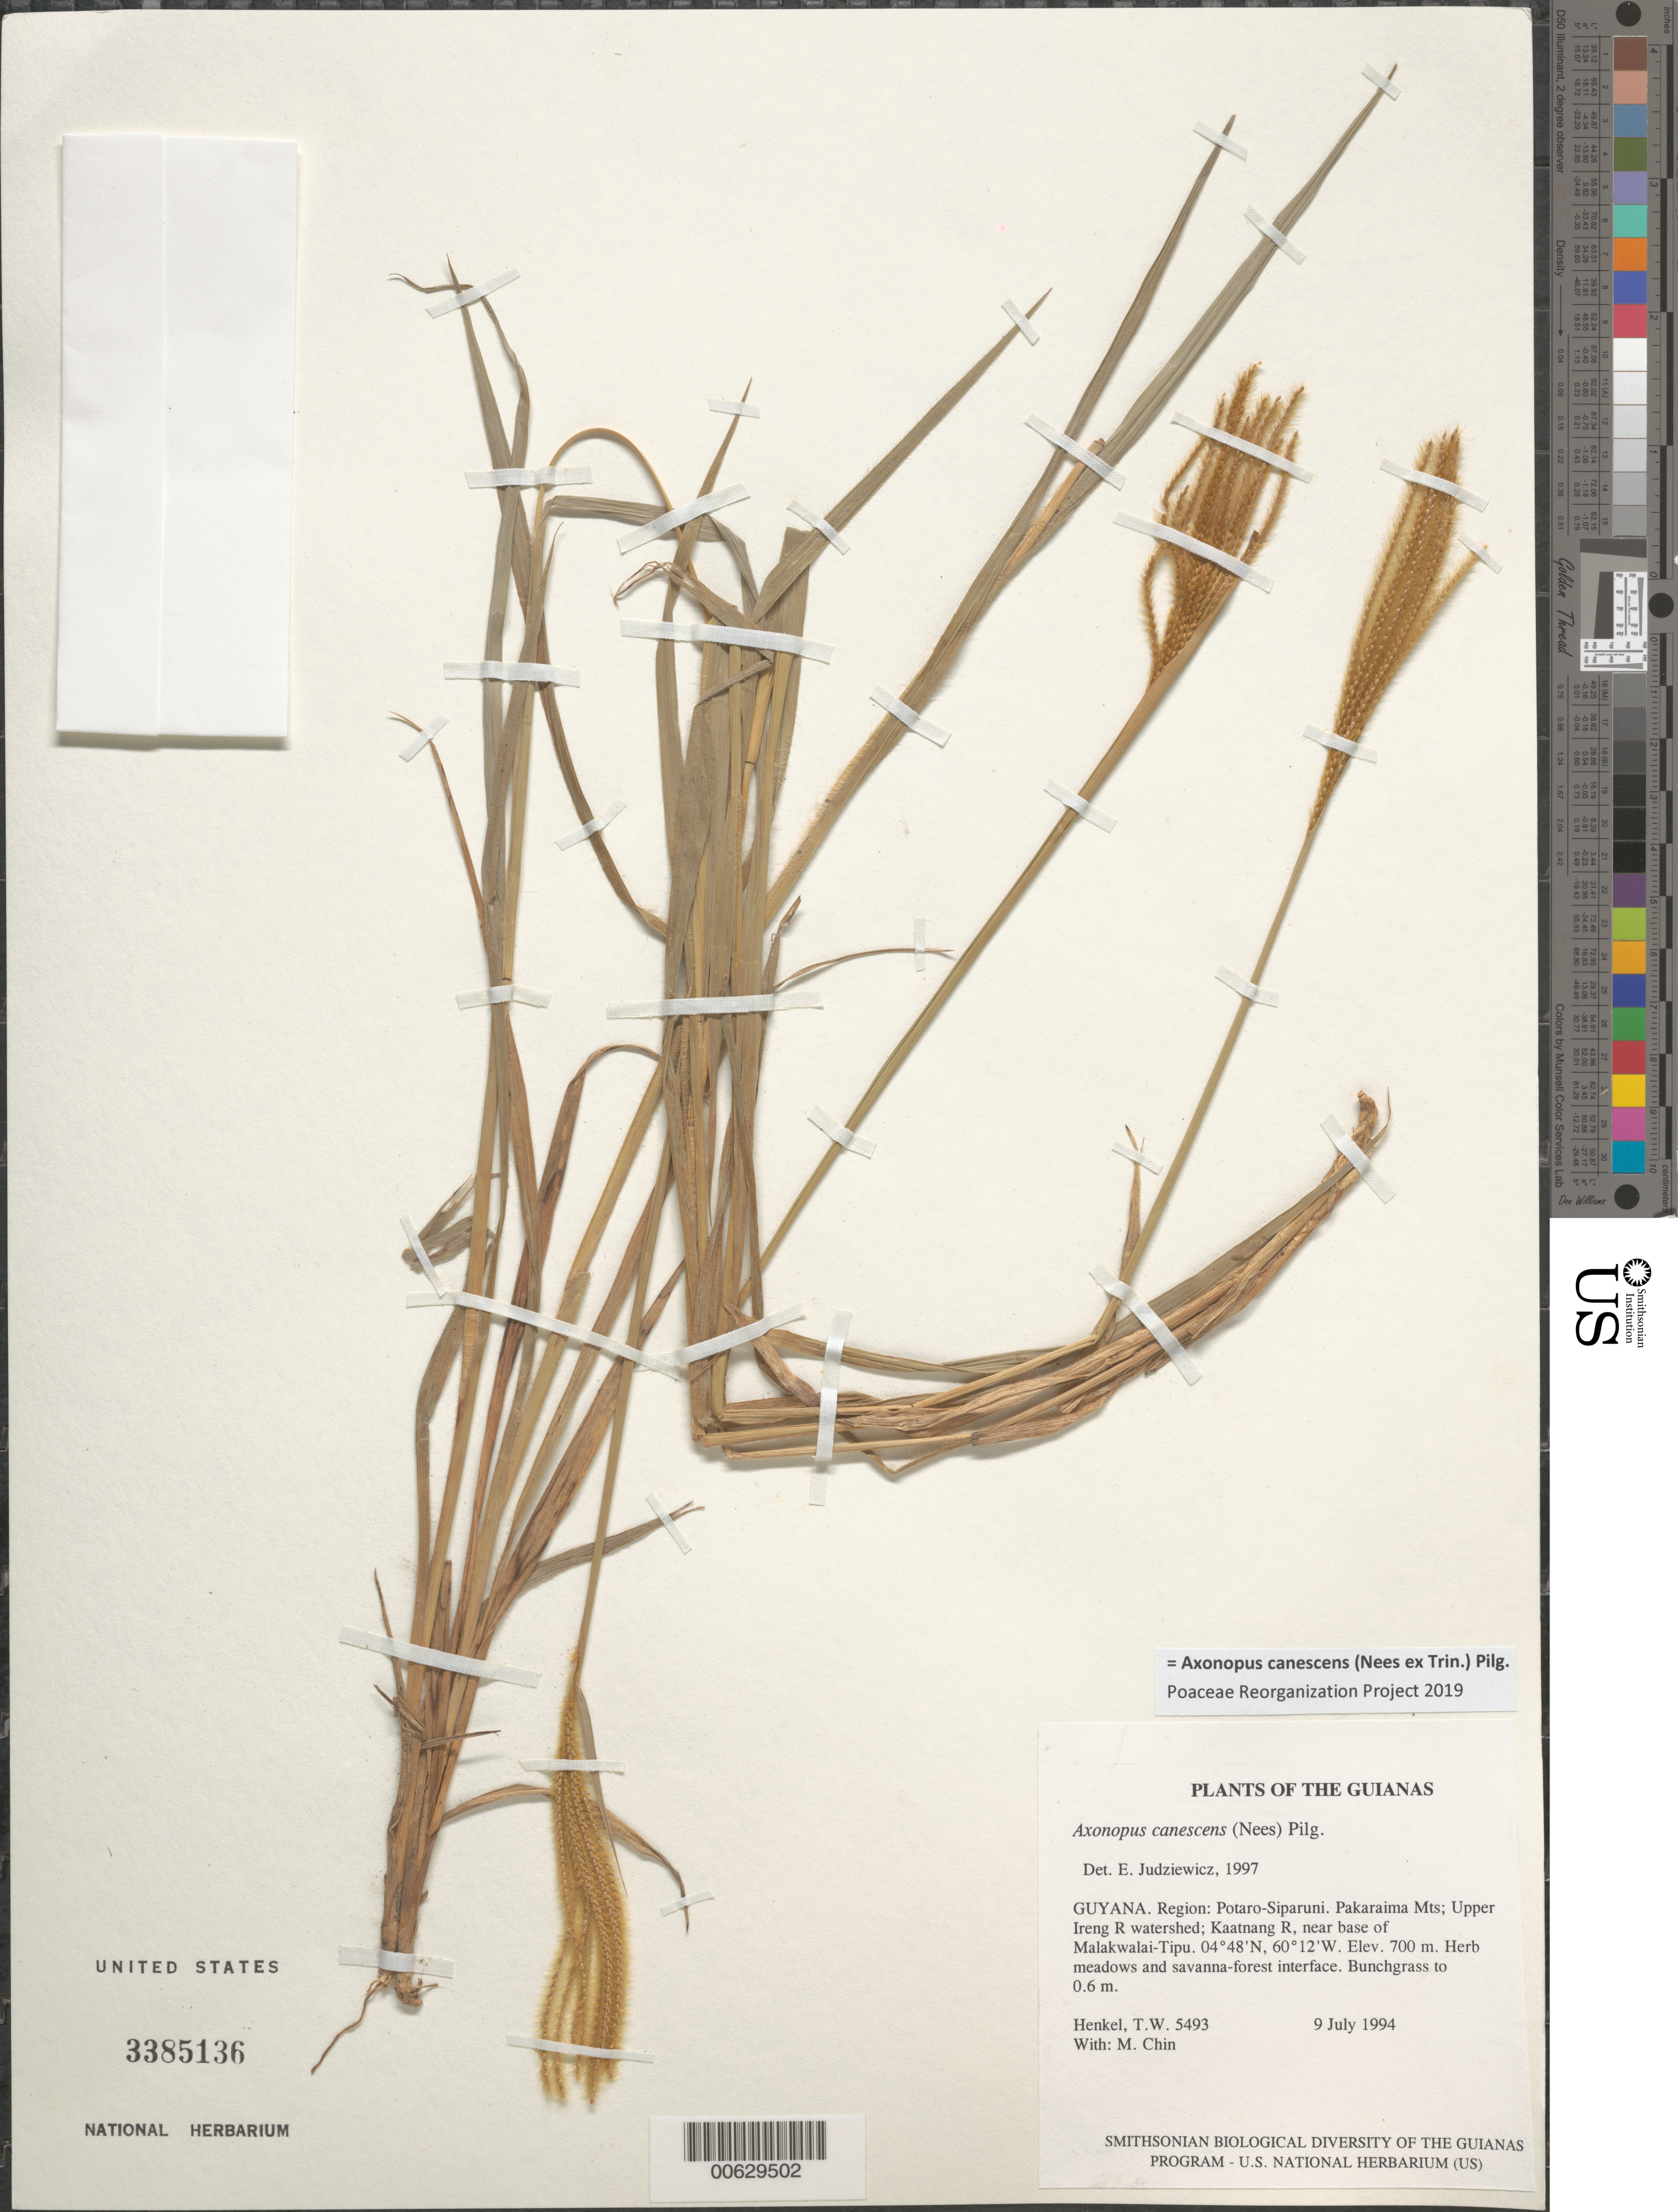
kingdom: Plantae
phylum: Tracheophyta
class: Liliopsida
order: Poales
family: Poaceae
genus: Axonopus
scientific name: Axonopus canescens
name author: (Nees ex Trin.) Pilg.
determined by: Judziewicz, E. J.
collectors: T. Henkel & M. Chin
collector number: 5493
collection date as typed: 9 July 1994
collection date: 1994-07-09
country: Guyana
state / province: Potaro-Siparuni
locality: Pakaraima Mts; Upper Ireng R watershed; Kaatnang R, near base of Malakwalai-Tipu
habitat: Herb meadows and savanna-forest interface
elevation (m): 700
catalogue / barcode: US 3385136